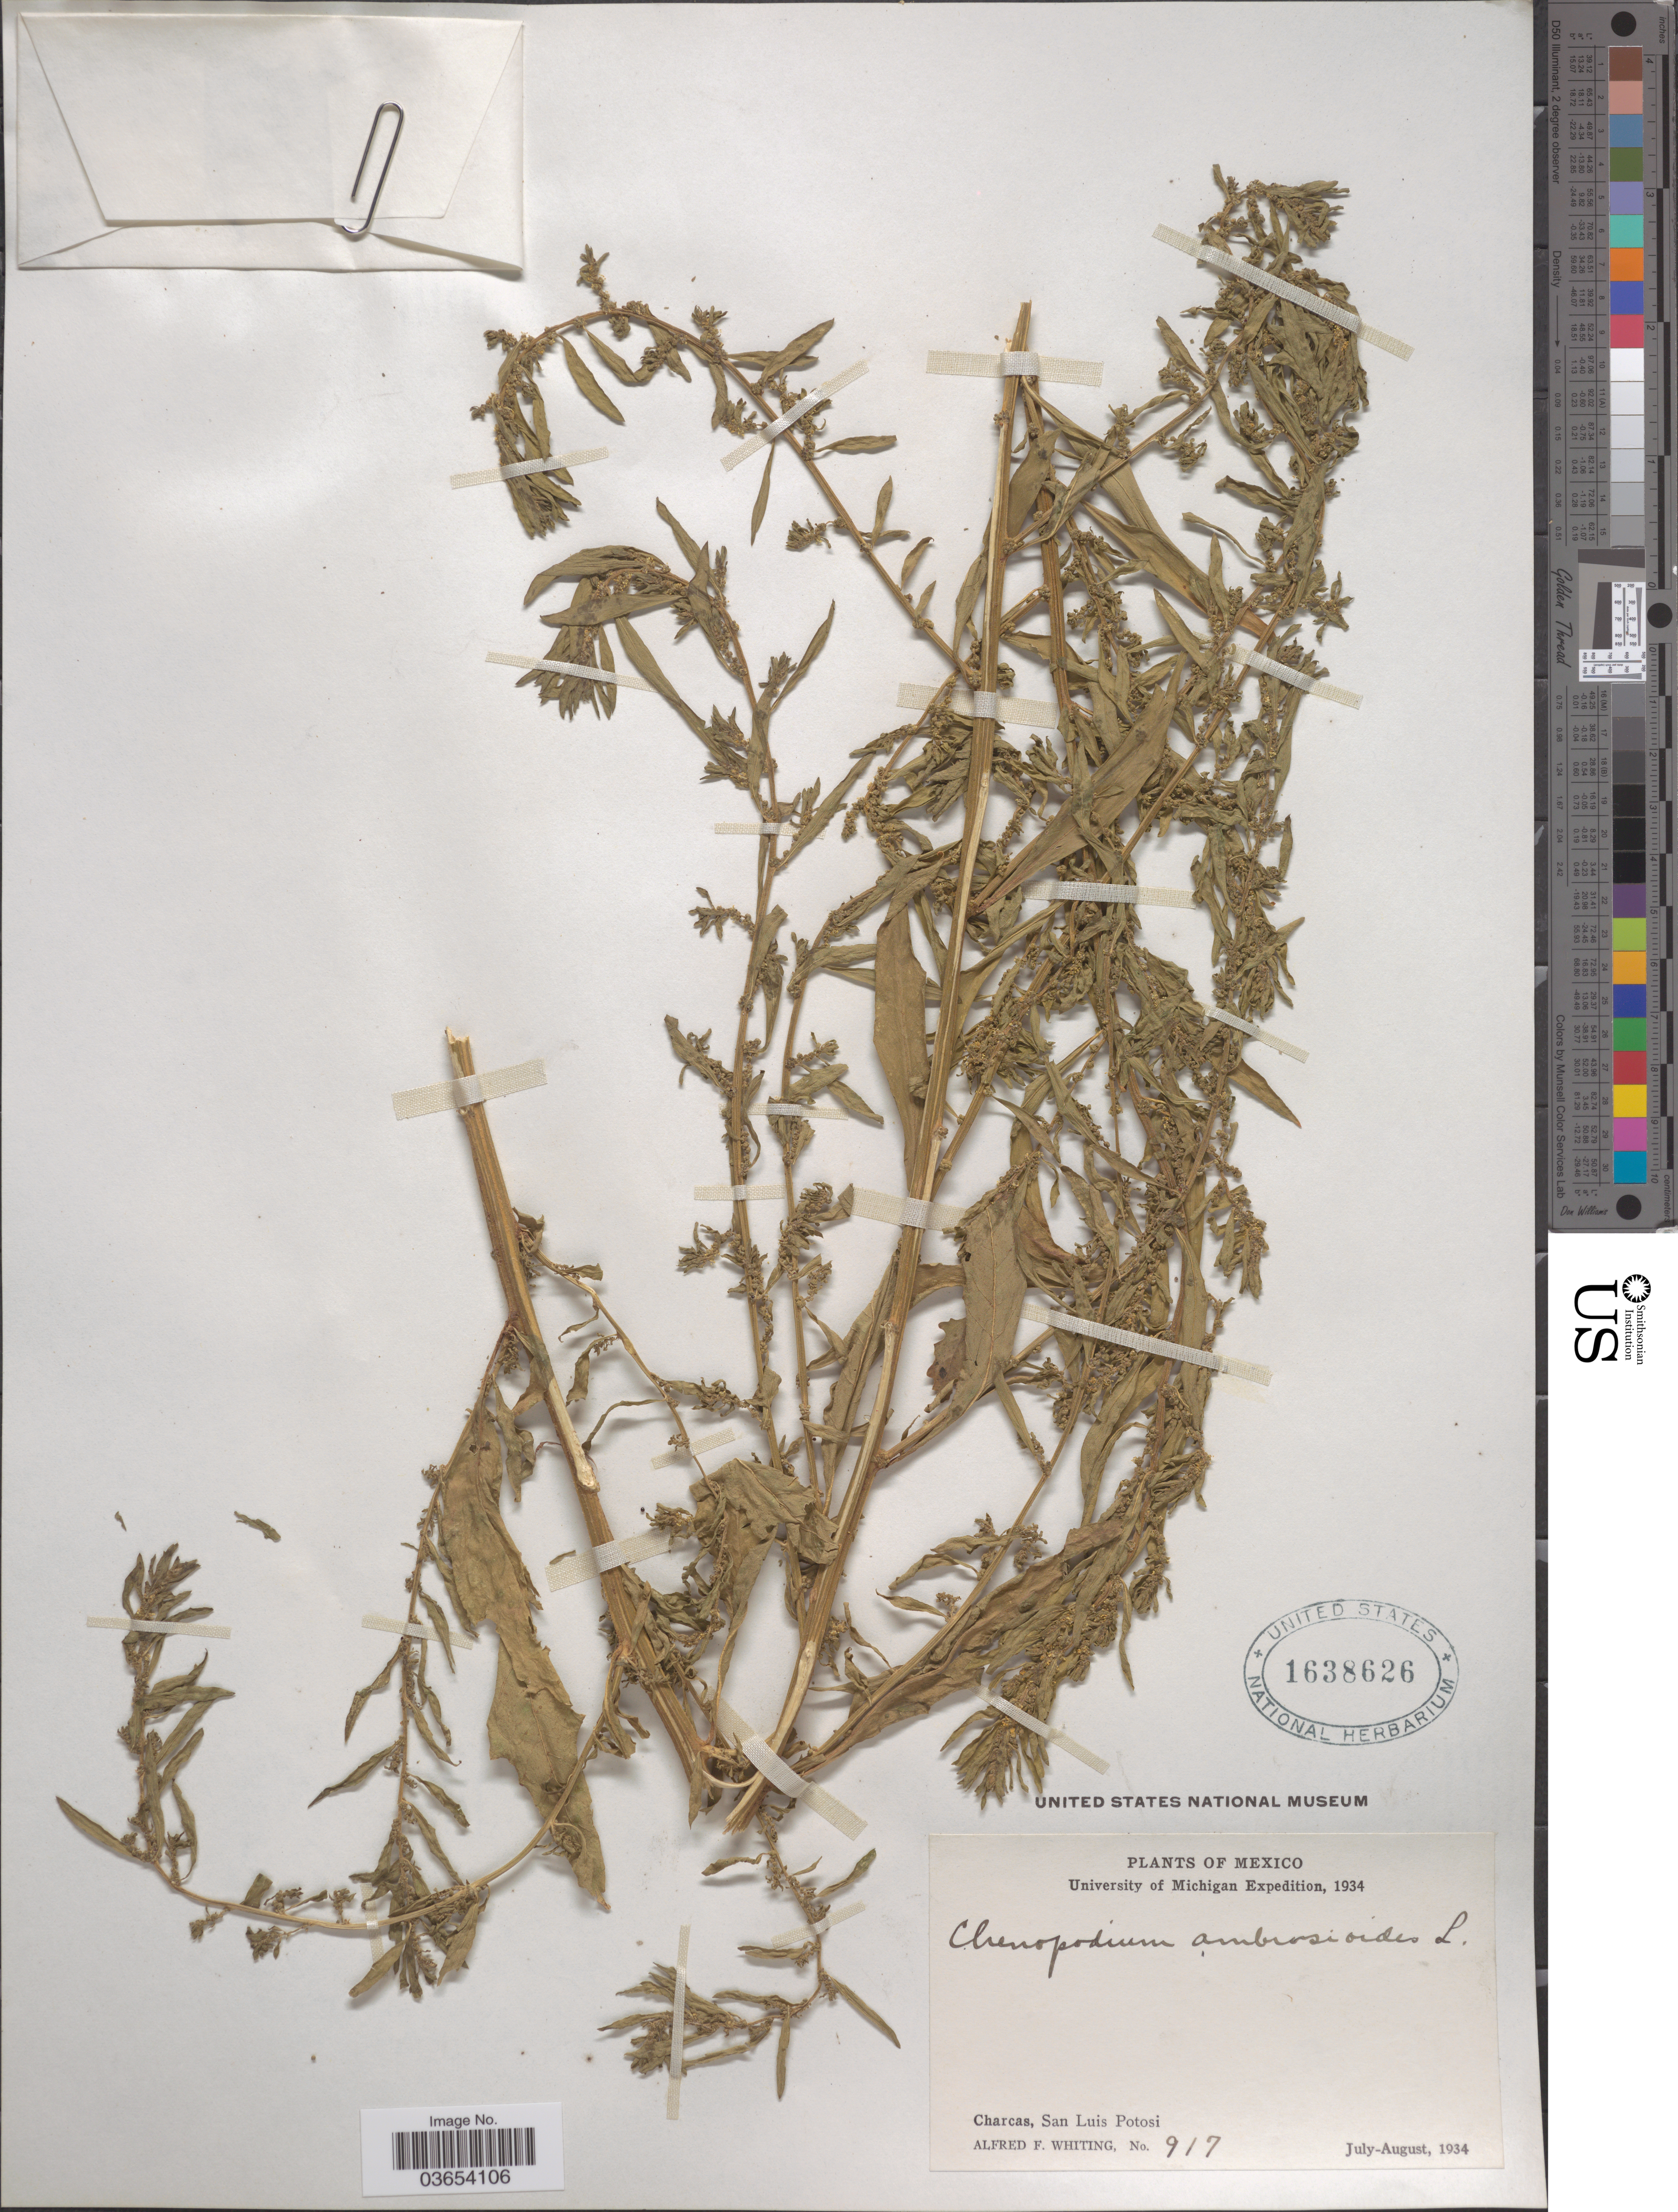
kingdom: Plantae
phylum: Tracheophyta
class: Magnoliopsida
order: Caryophyllales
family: Amaranthaceae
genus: Chenopodium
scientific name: Chenopodium ambrosioides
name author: L.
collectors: A. F. Whiting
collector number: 917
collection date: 1934-07/1934-08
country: Mexico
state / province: San Luis Potosí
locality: Charcas.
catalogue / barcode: US 1638626